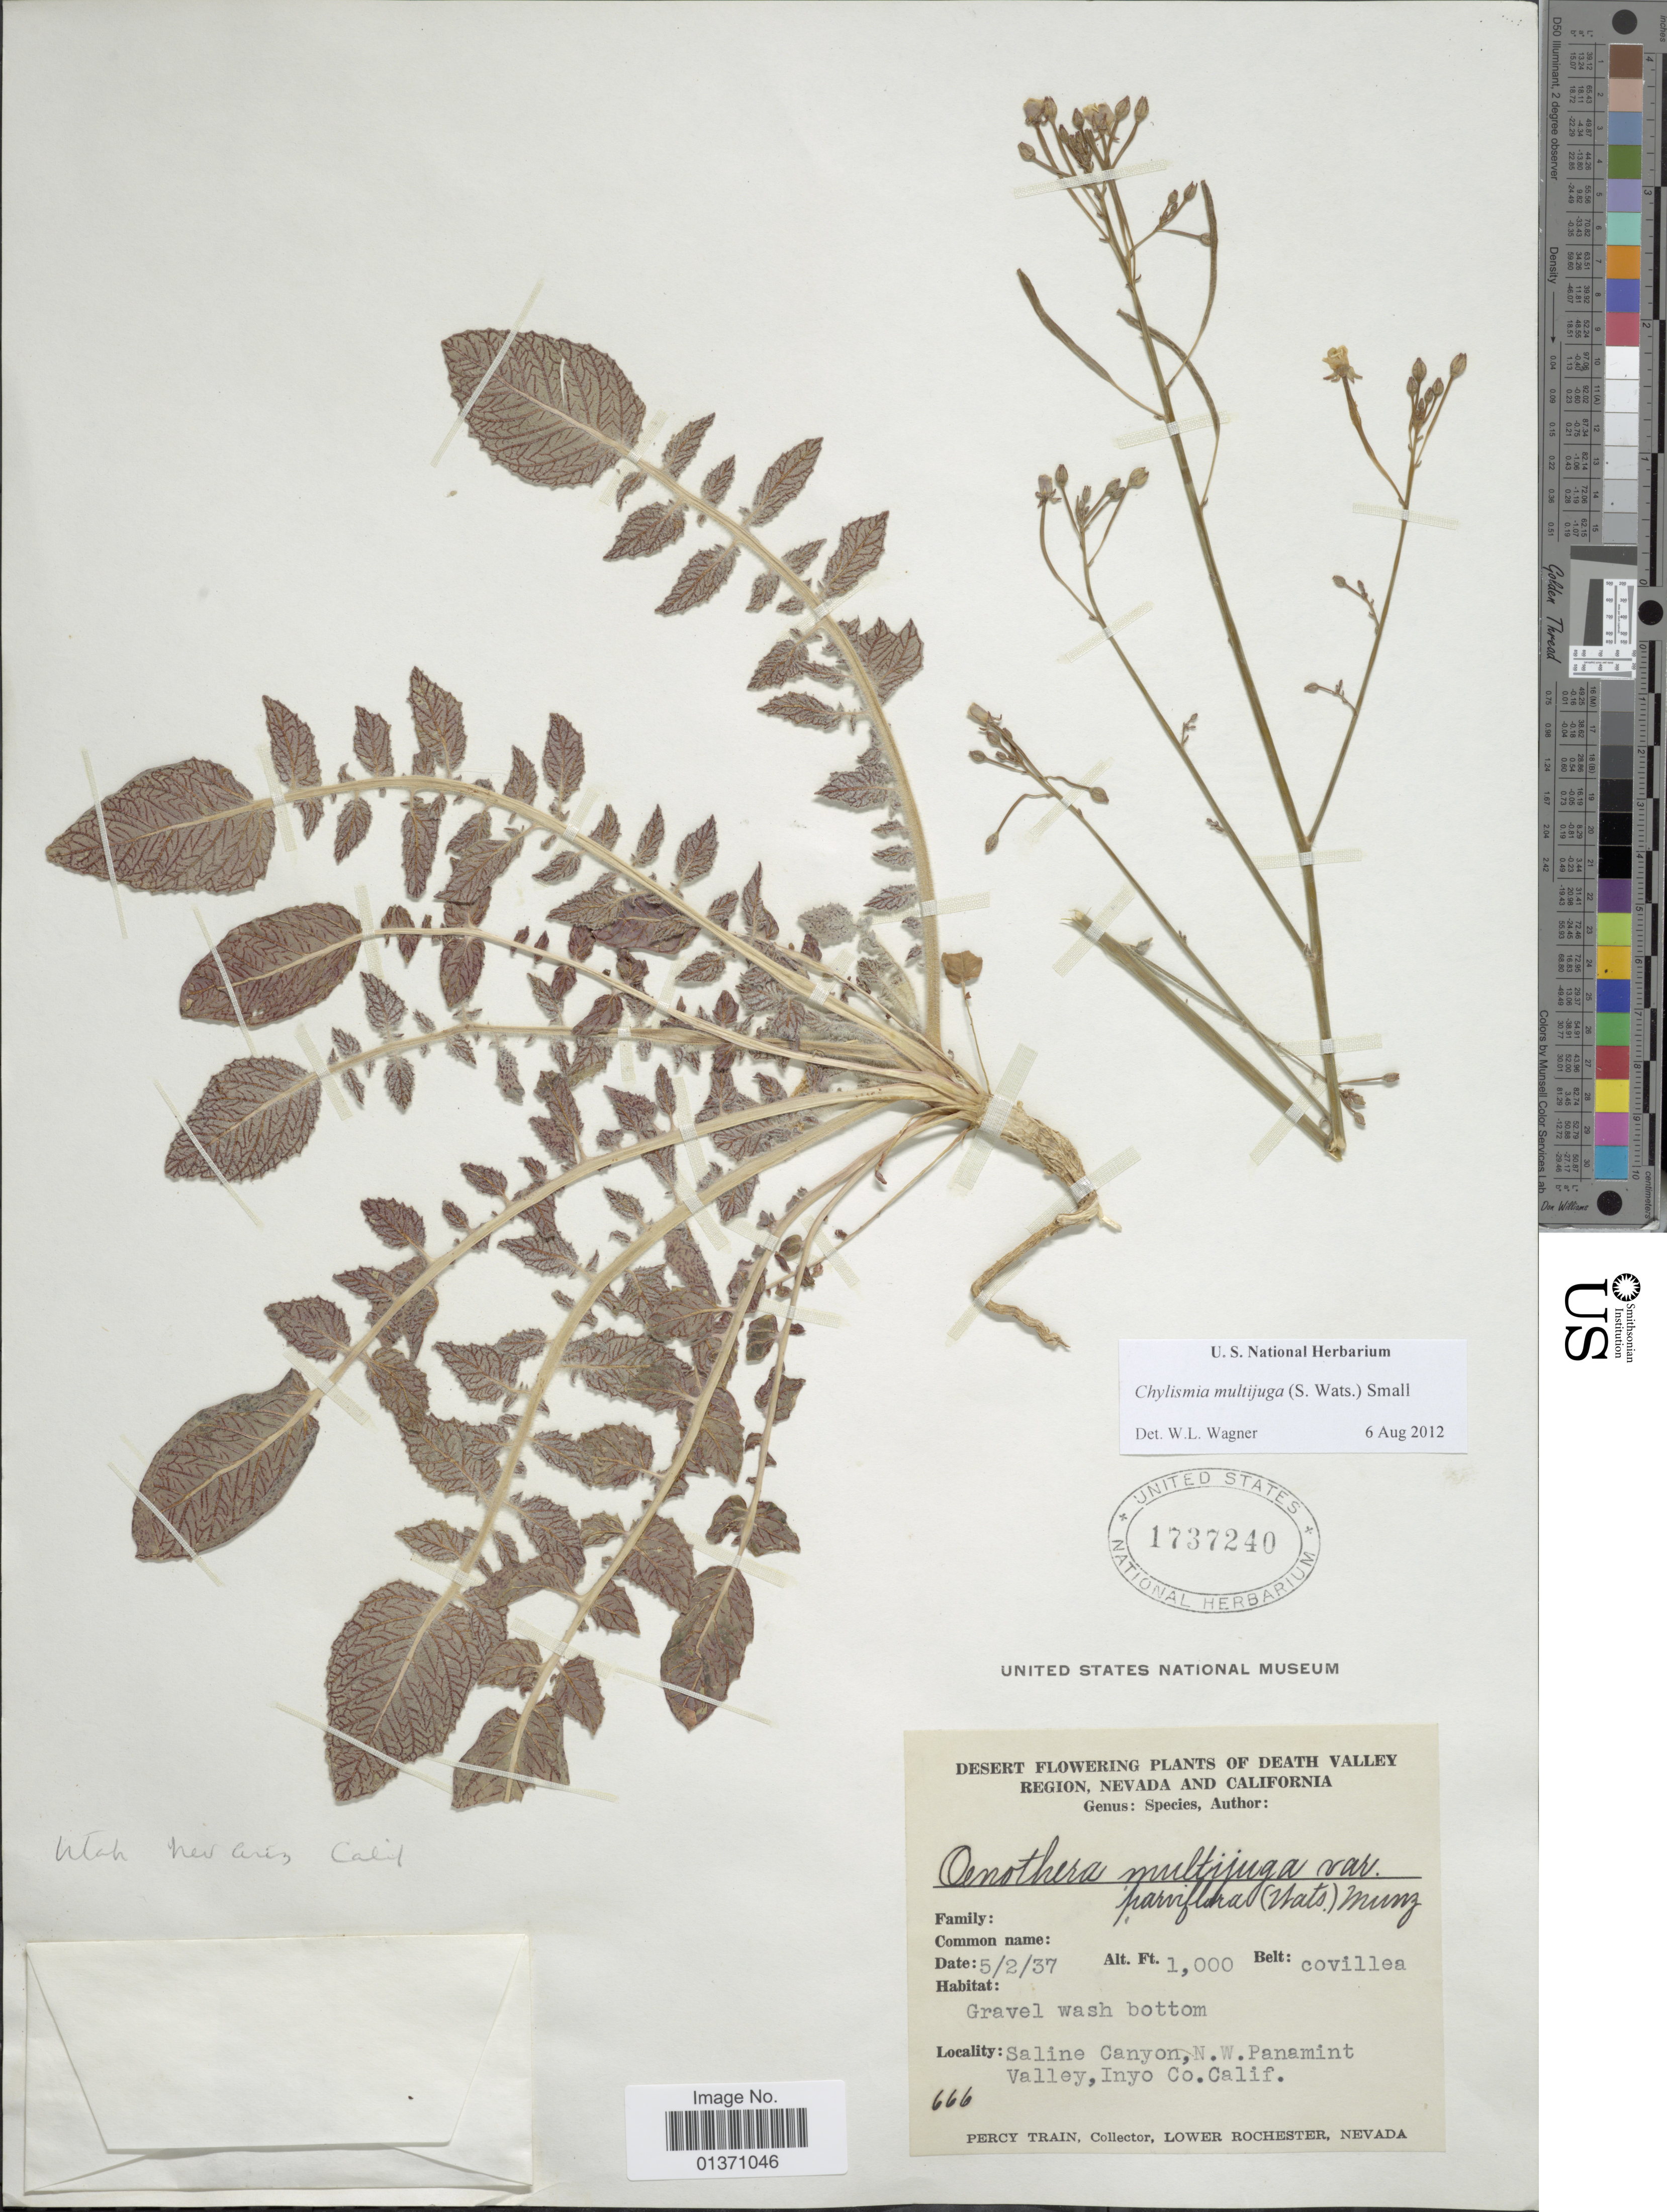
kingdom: Plantae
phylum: Tracheophyta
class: Magnoliopsida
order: Myrtales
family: Onagraceae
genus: Chylismia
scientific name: Chylismia multijuga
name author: (S. Watson) Small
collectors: P. Train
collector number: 666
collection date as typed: Transcribed d/m/y: 2/5/37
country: United States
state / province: California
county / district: Inyo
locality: Desert Flowering Plants of Death Valley Region, Nevada and California, Belt: covillea, Saline Canyon, N.W. Panamint Valley, Inyo Co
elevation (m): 305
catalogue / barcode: US 1737240